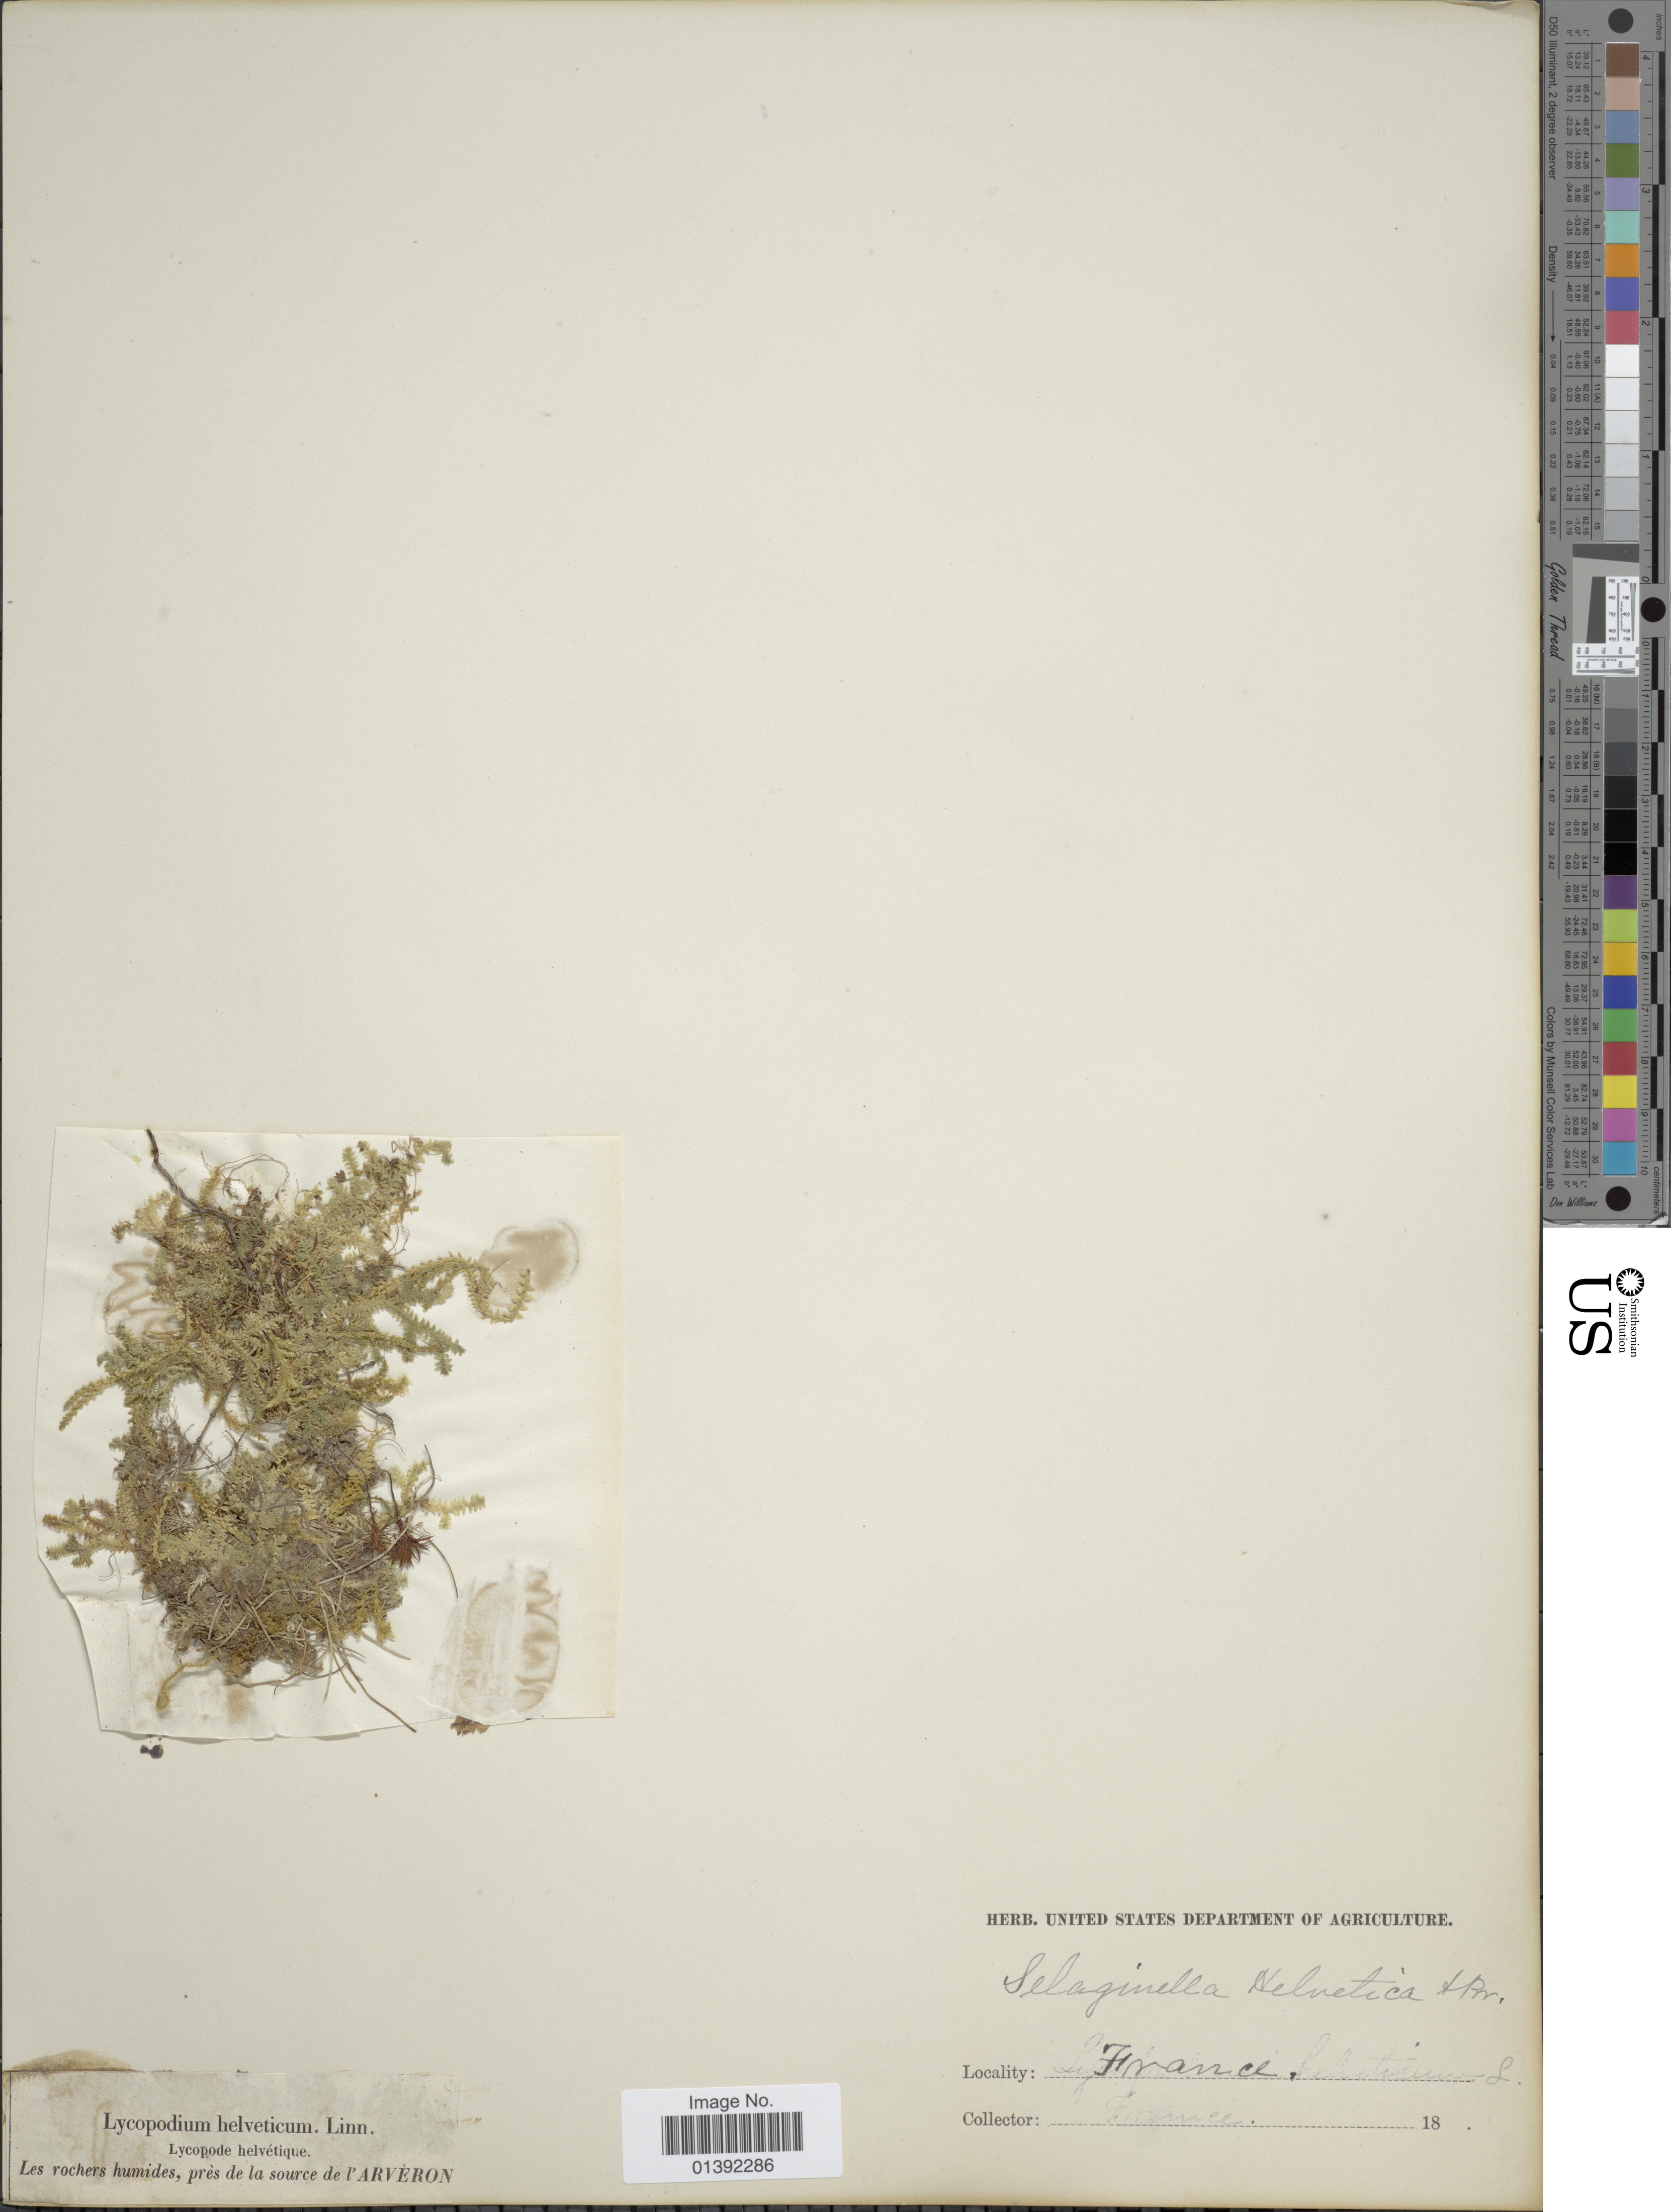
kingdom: Plantae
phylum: Tracheophyta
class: Lycopodiopsida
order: Selaginellales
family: Selaginellaceae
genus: Selaginella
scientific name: Selaginella helvetica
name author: (L.) Spring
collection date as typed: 18--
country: France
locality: Pres de la source de l'Arveron